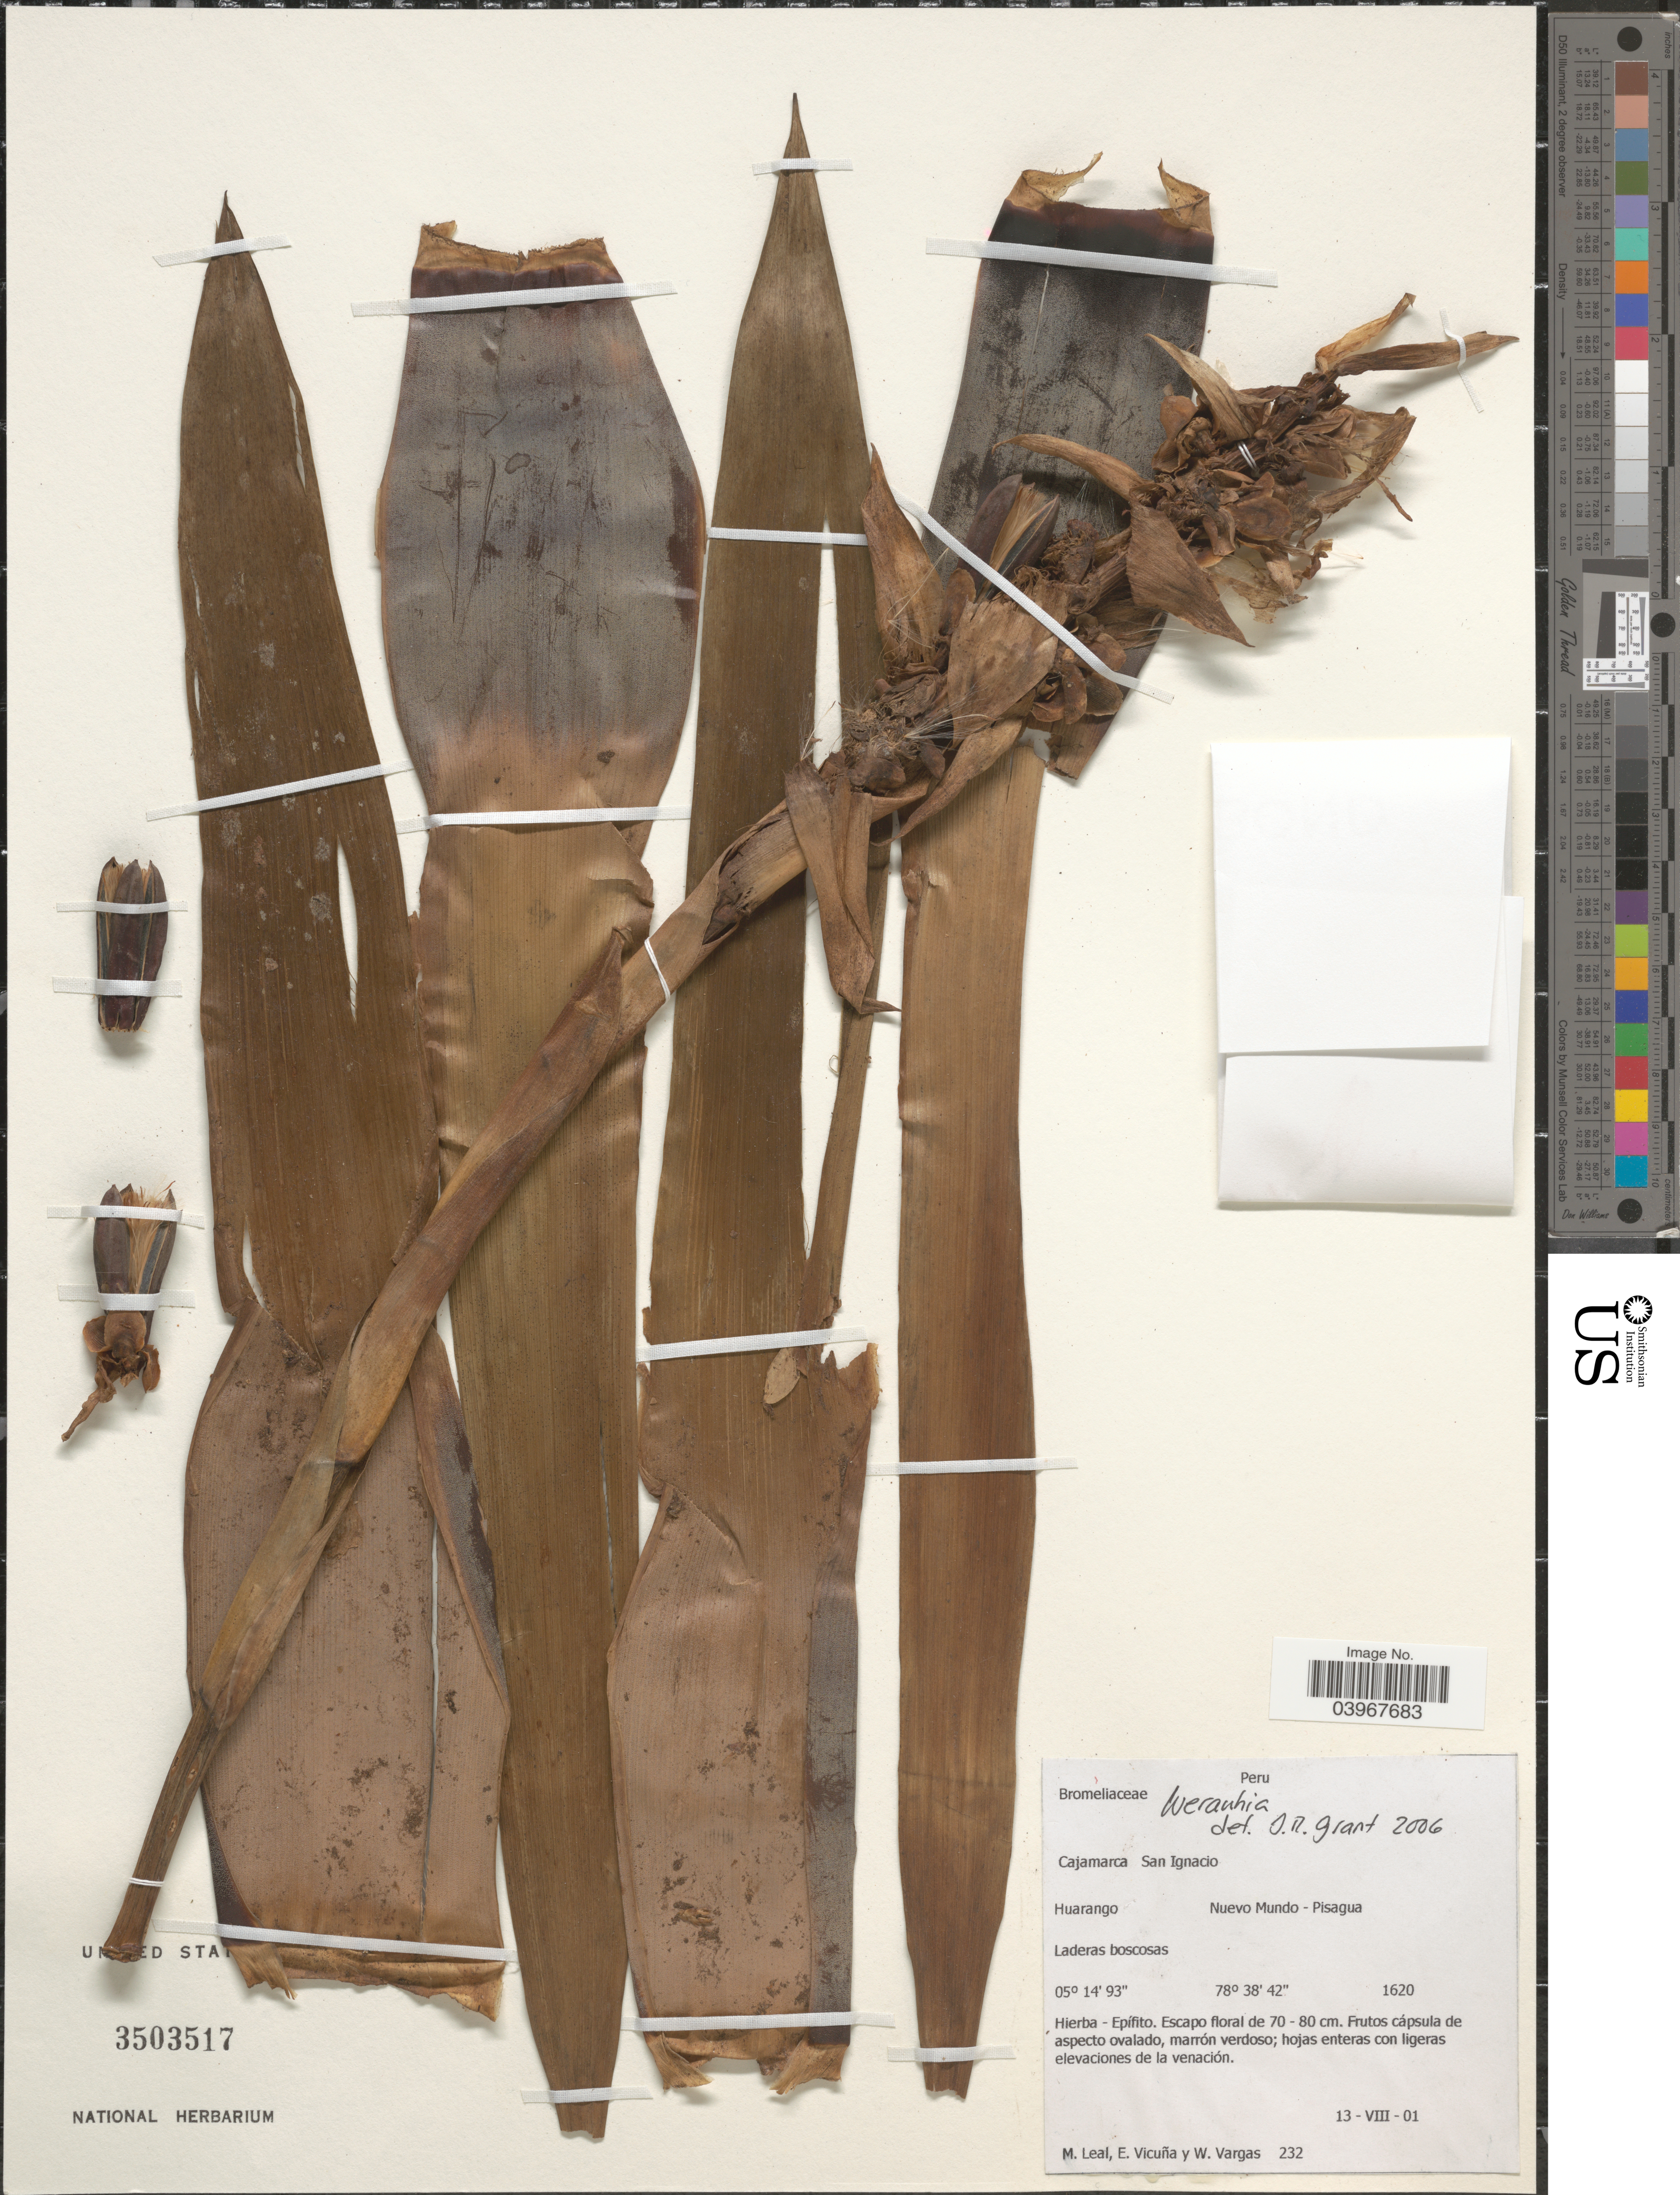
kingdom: Plantae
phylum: Tracheophyta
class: Liliopsida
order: Poales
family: Bromeliaceae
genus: Werauhia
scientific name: Werauhia sp.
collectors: M. E. Leal, E. Vicuña & W. Vargas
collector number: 232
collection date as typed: Transcribed d/m/y: 13/8/1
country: Peru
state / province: Cajamarca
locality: San Ignacio. Huarango. Nuevo Mundo-Pisagua.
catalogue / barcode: US 3503517